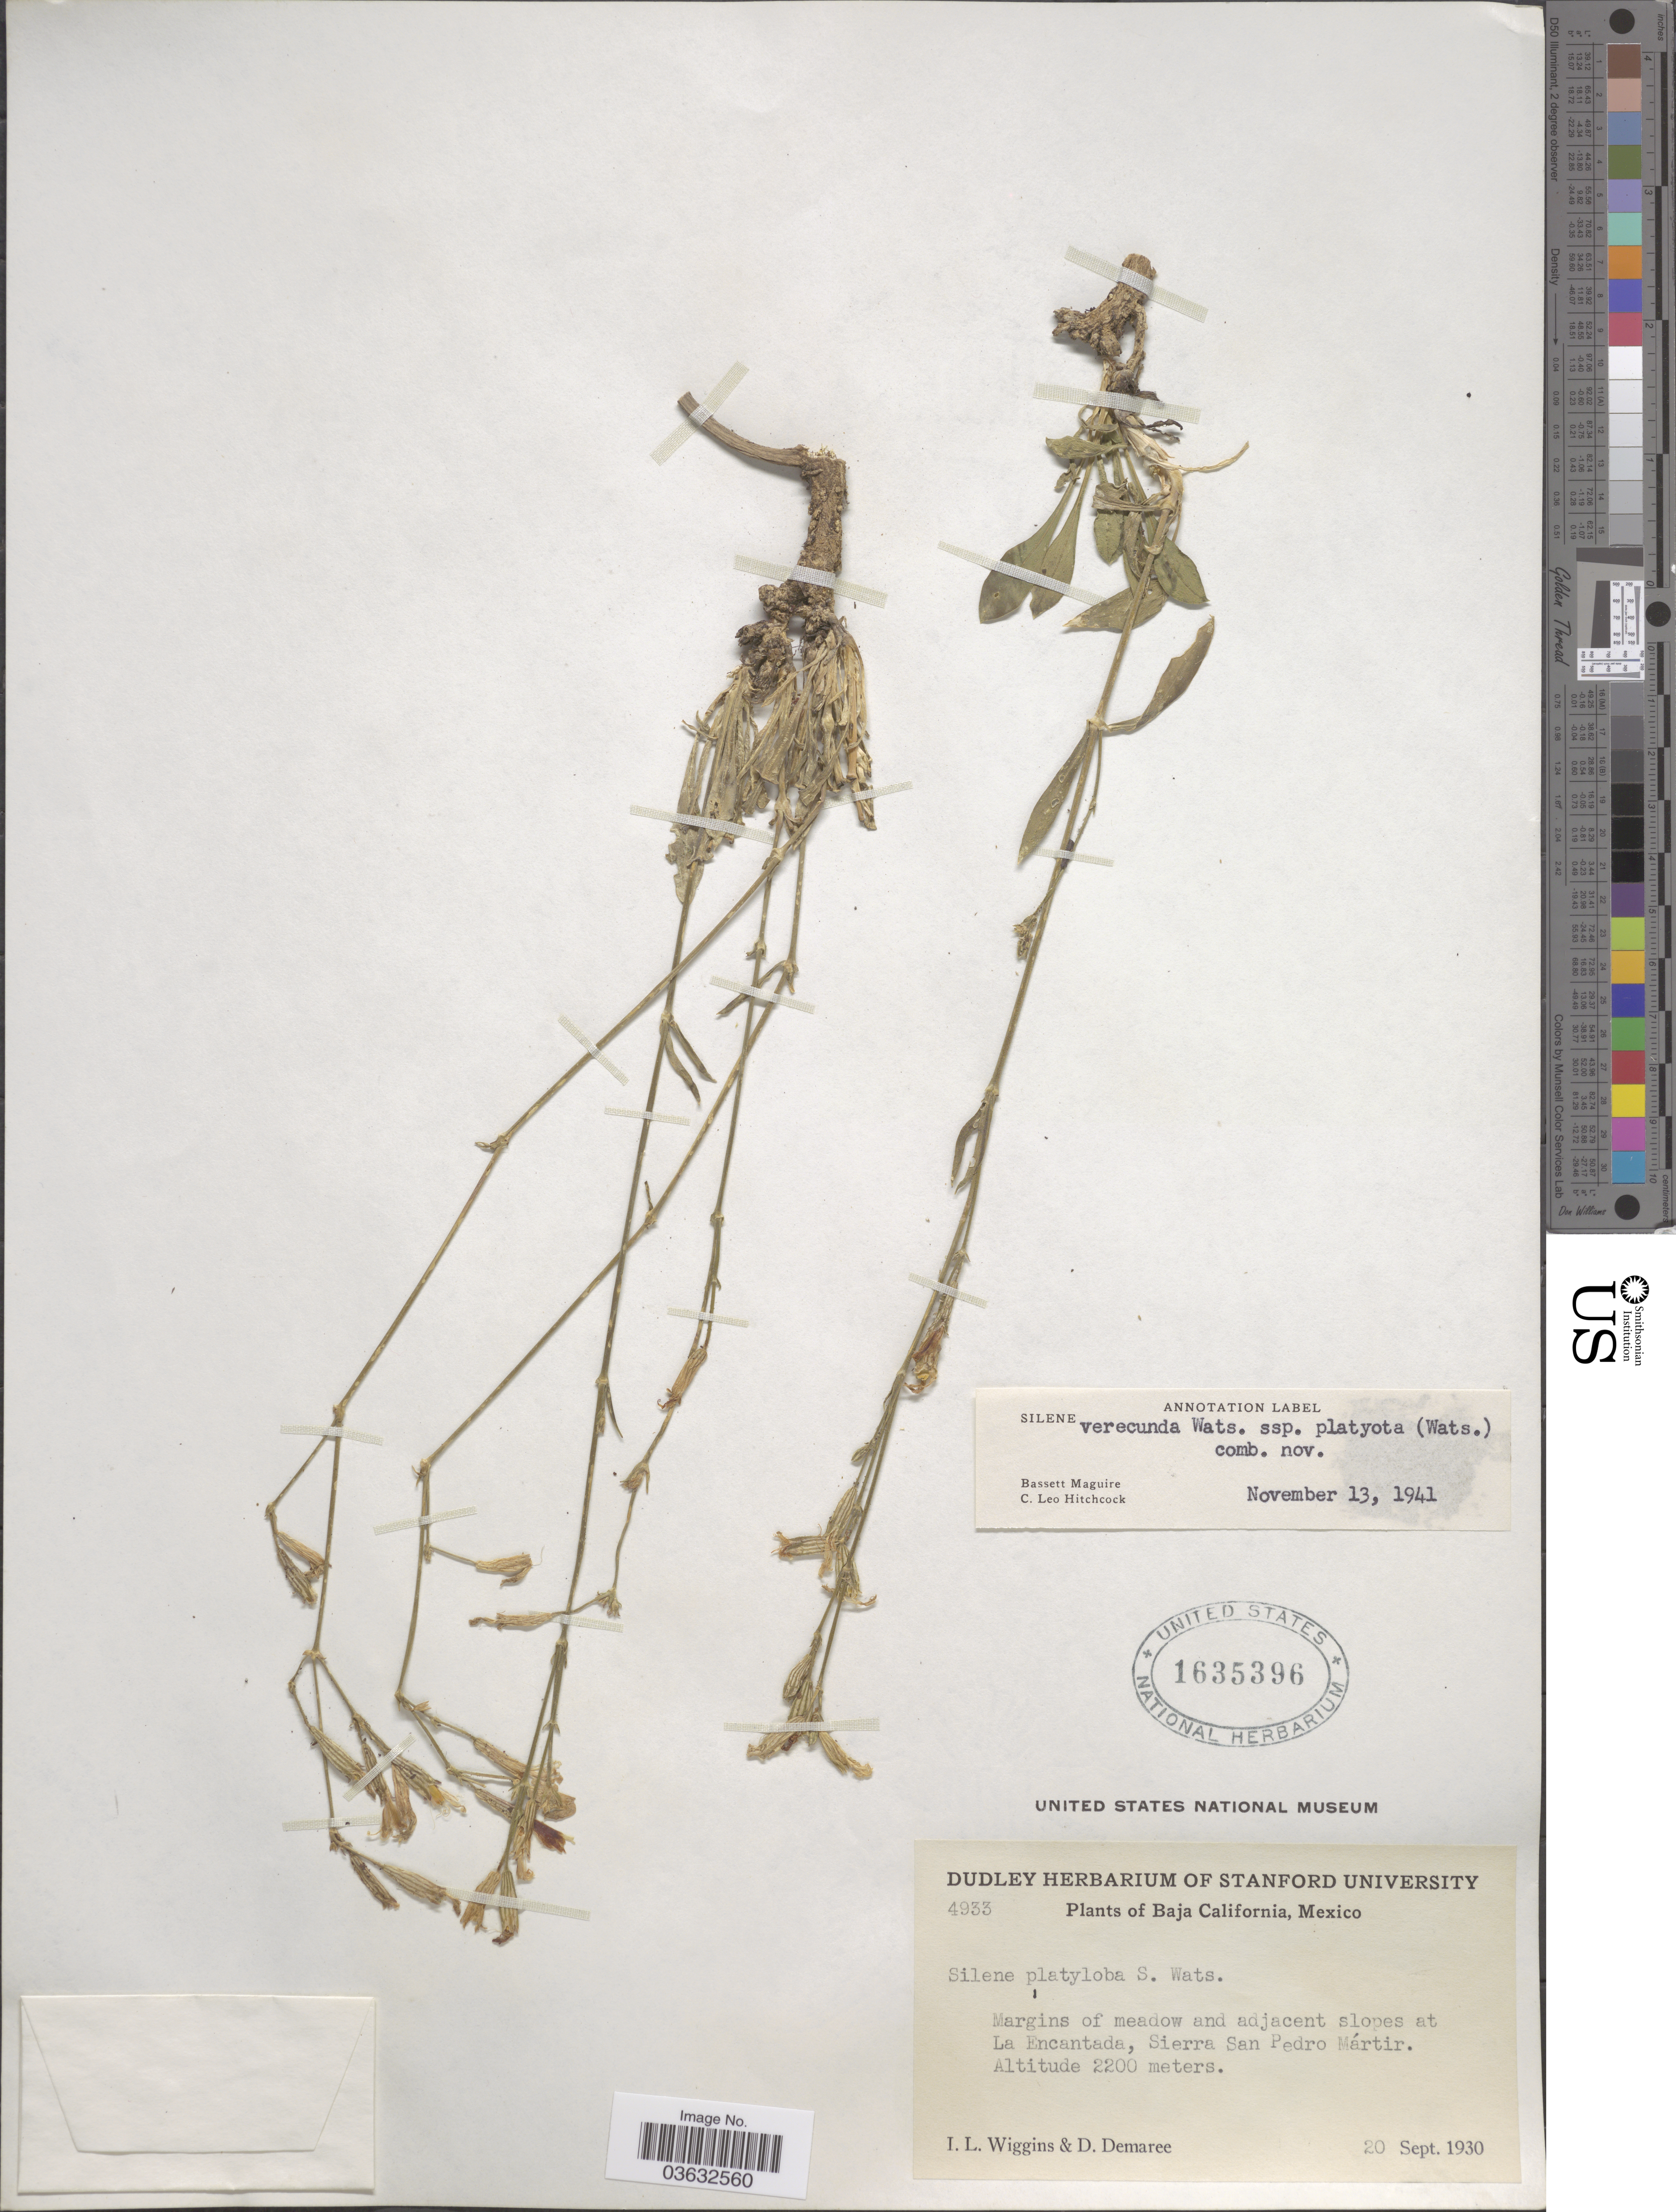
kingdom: Plantae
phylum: Tracheophyta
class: Magnoliopsida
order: Caryophyllales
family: Caryophyllaceae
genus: Silene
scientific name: Silene verecunda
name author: S. Watson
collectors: I. L. Wiggins & D. Demaree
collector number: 4933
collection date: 1930-09-20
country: Mexico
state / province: Baja California Norte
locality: Margins of meadow and adjacent slopes at La Encantada, Sierra San Pedro Mártir.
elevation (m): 2200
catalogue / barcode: US 1635396